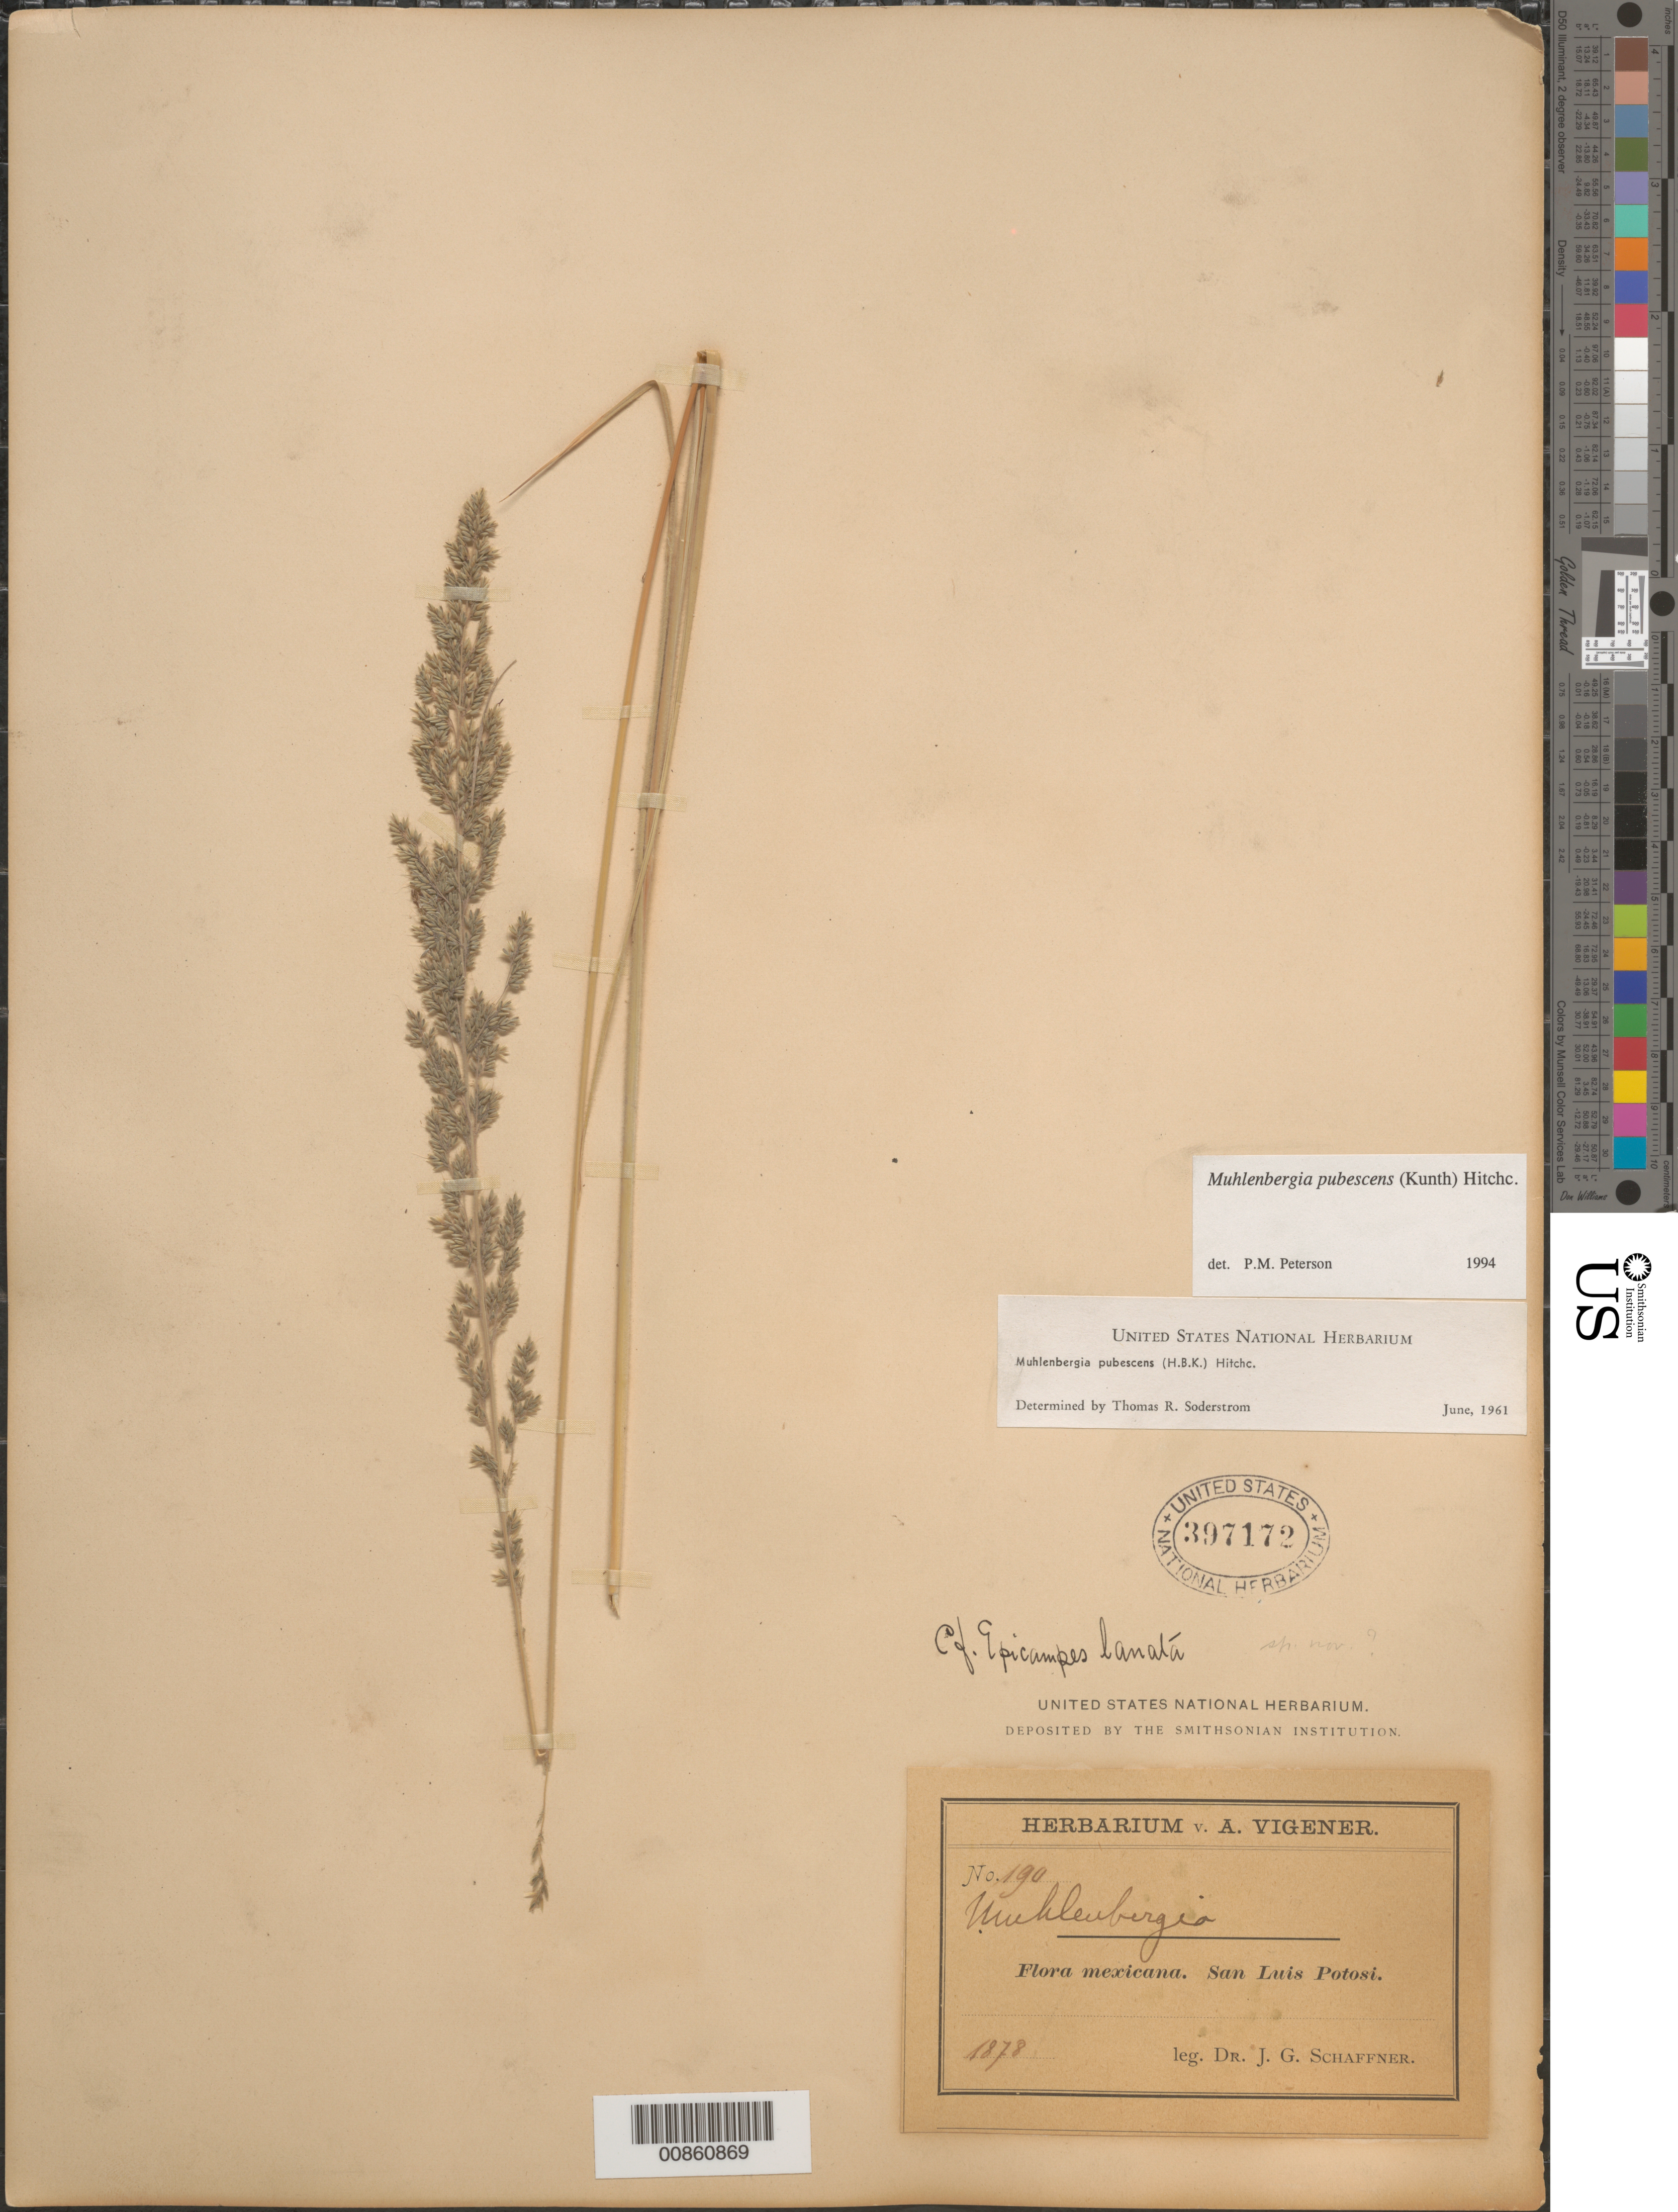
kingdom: Plantae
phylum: Tracheophyta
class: Liliopsida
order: Poales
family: Poaceae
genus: Muhlenbergia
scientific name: Muhlenbergia pubescens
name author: (Kunth) Hitchc.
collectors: J. G. Schaffner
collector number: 190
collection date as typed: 1878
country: Mexico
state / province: San Luis Potosi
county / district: San Luis Potosi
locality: San Luis Potosí, mpio. San Luis Potosí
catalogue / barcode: US 397172